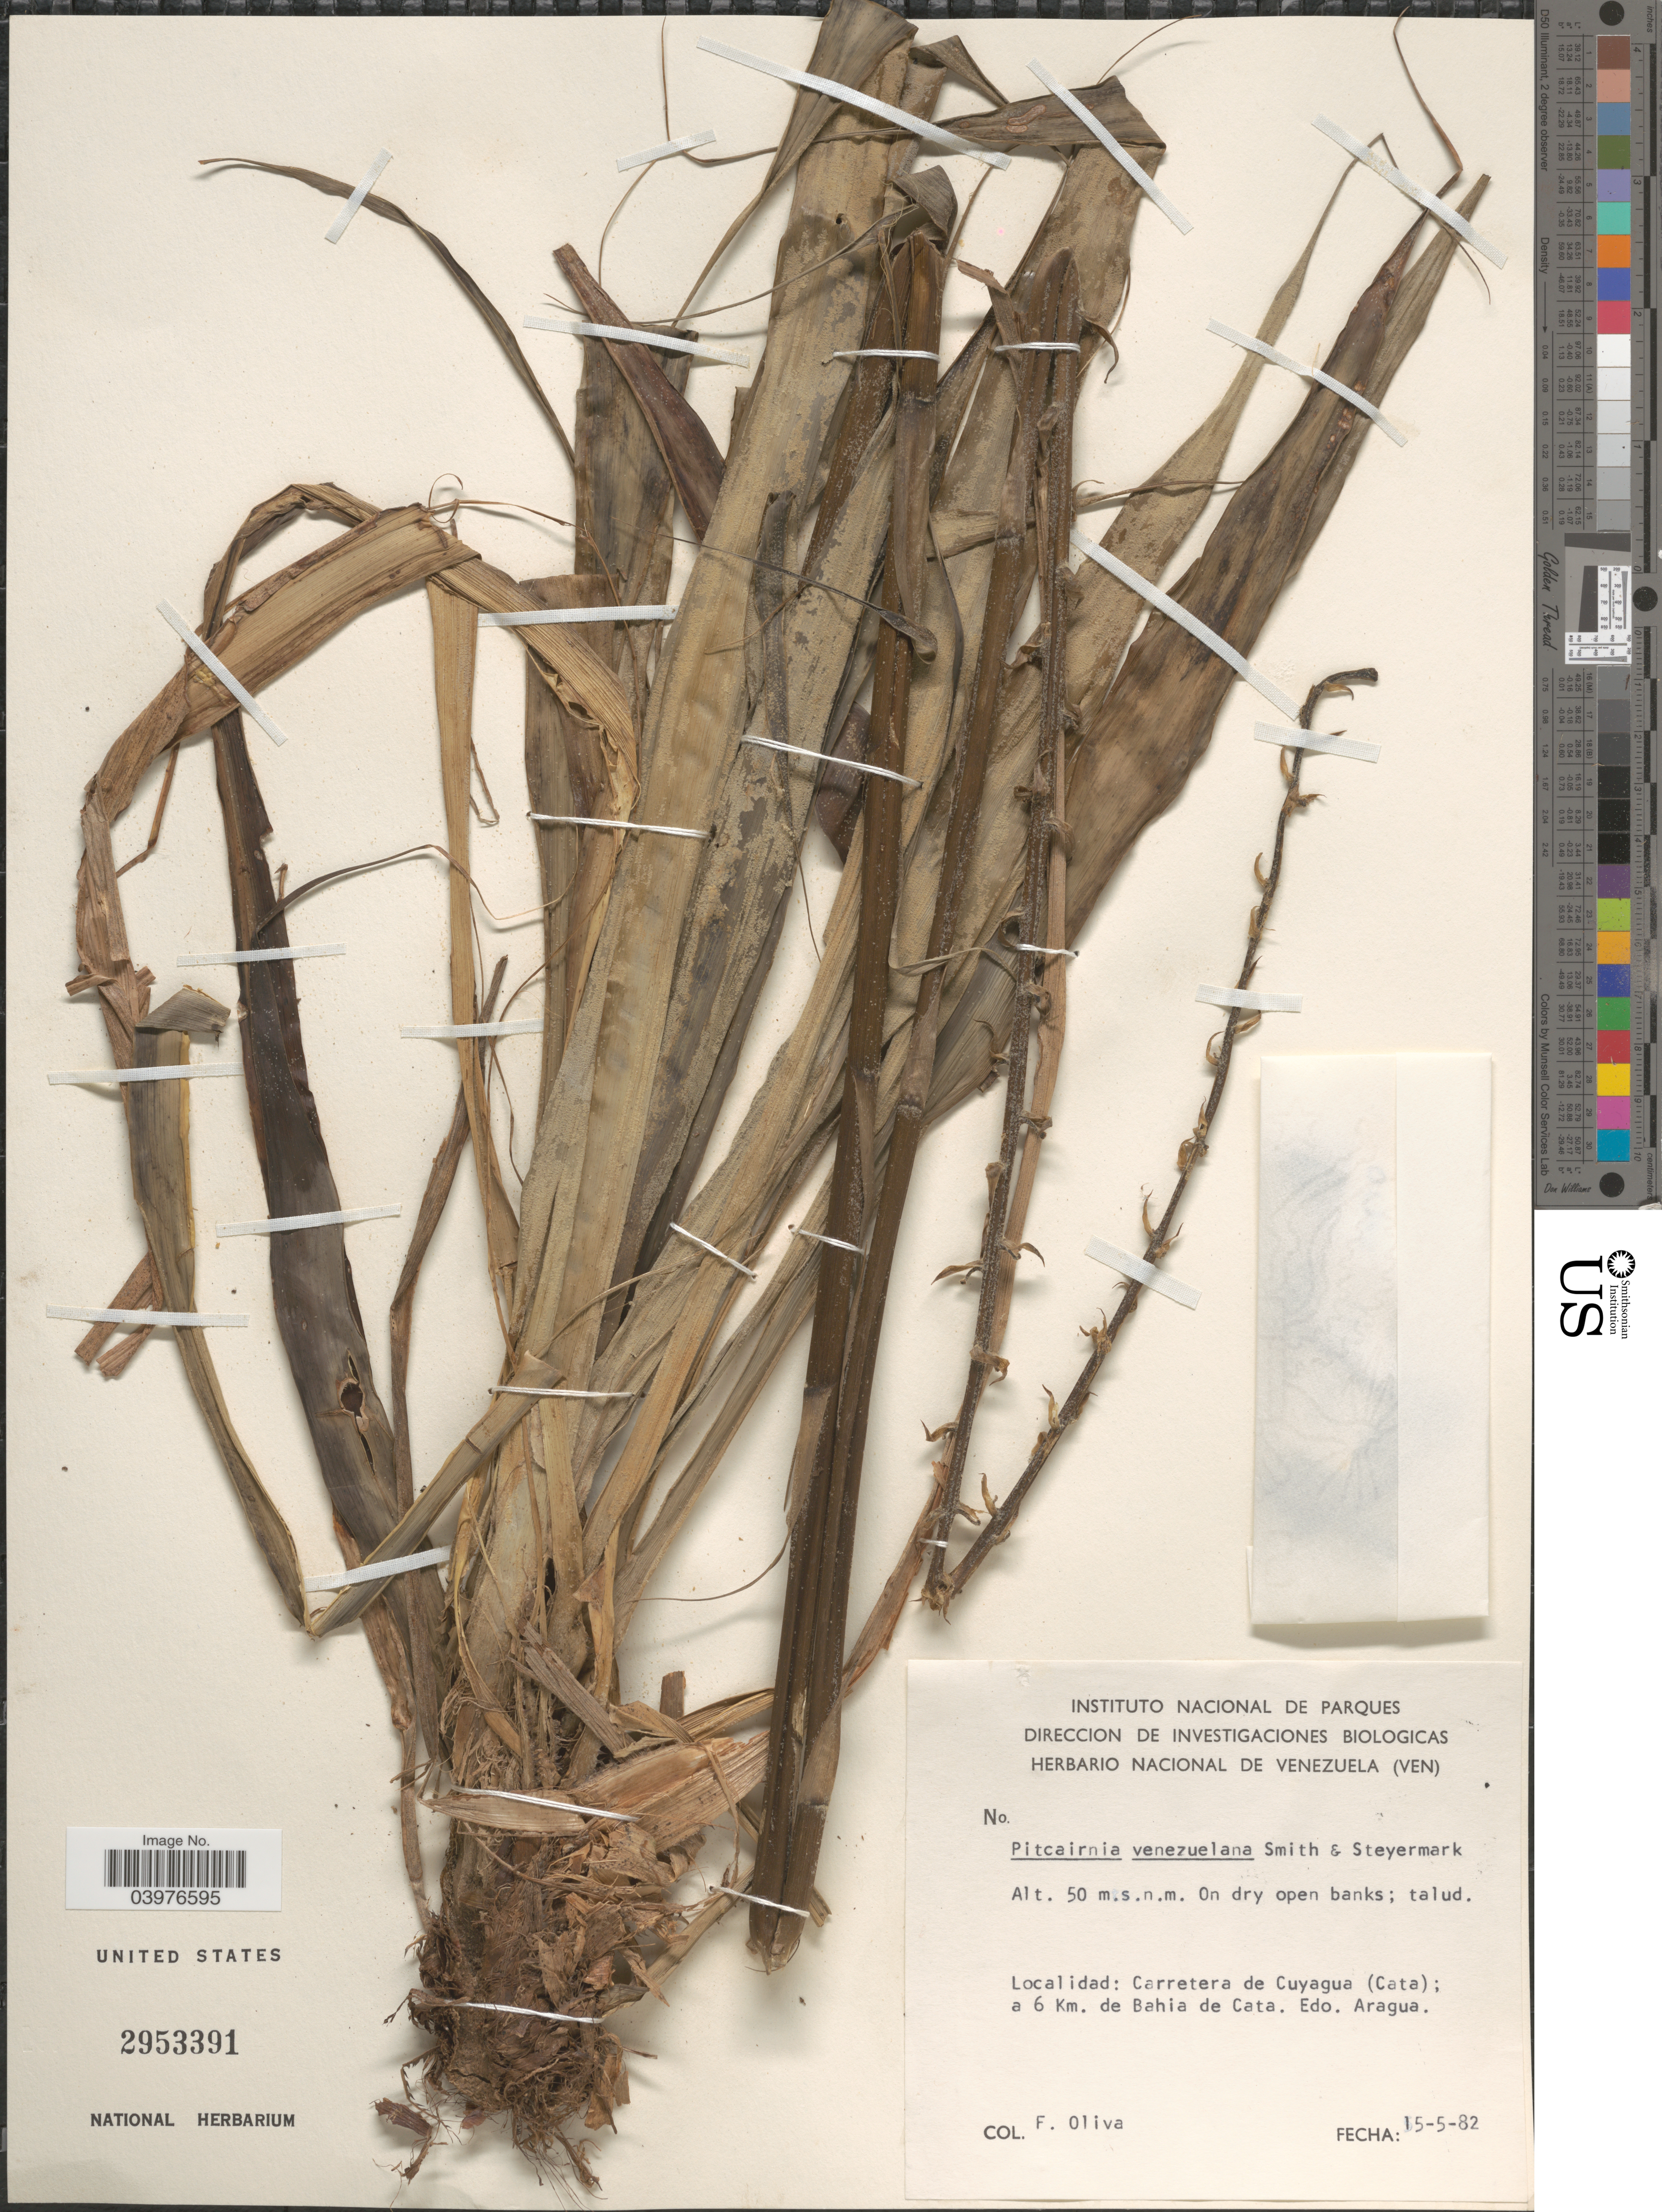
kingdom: Plantae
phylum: Tracheophyta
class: Liliopsida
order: Poales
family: Bromeliaceae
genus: Pitcairnia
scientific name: Pitcairnia venezuelana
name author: L.B. Sm. & Steyerm.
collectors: F. Oliva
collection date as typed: Transcribed d/m/y: 15/5/82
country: Venezuela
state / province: Aragua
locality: Carretera de Cuyagua (Cata); a 6 Km. de Bahia de Cata.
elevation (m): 50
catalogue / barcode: US 2953391